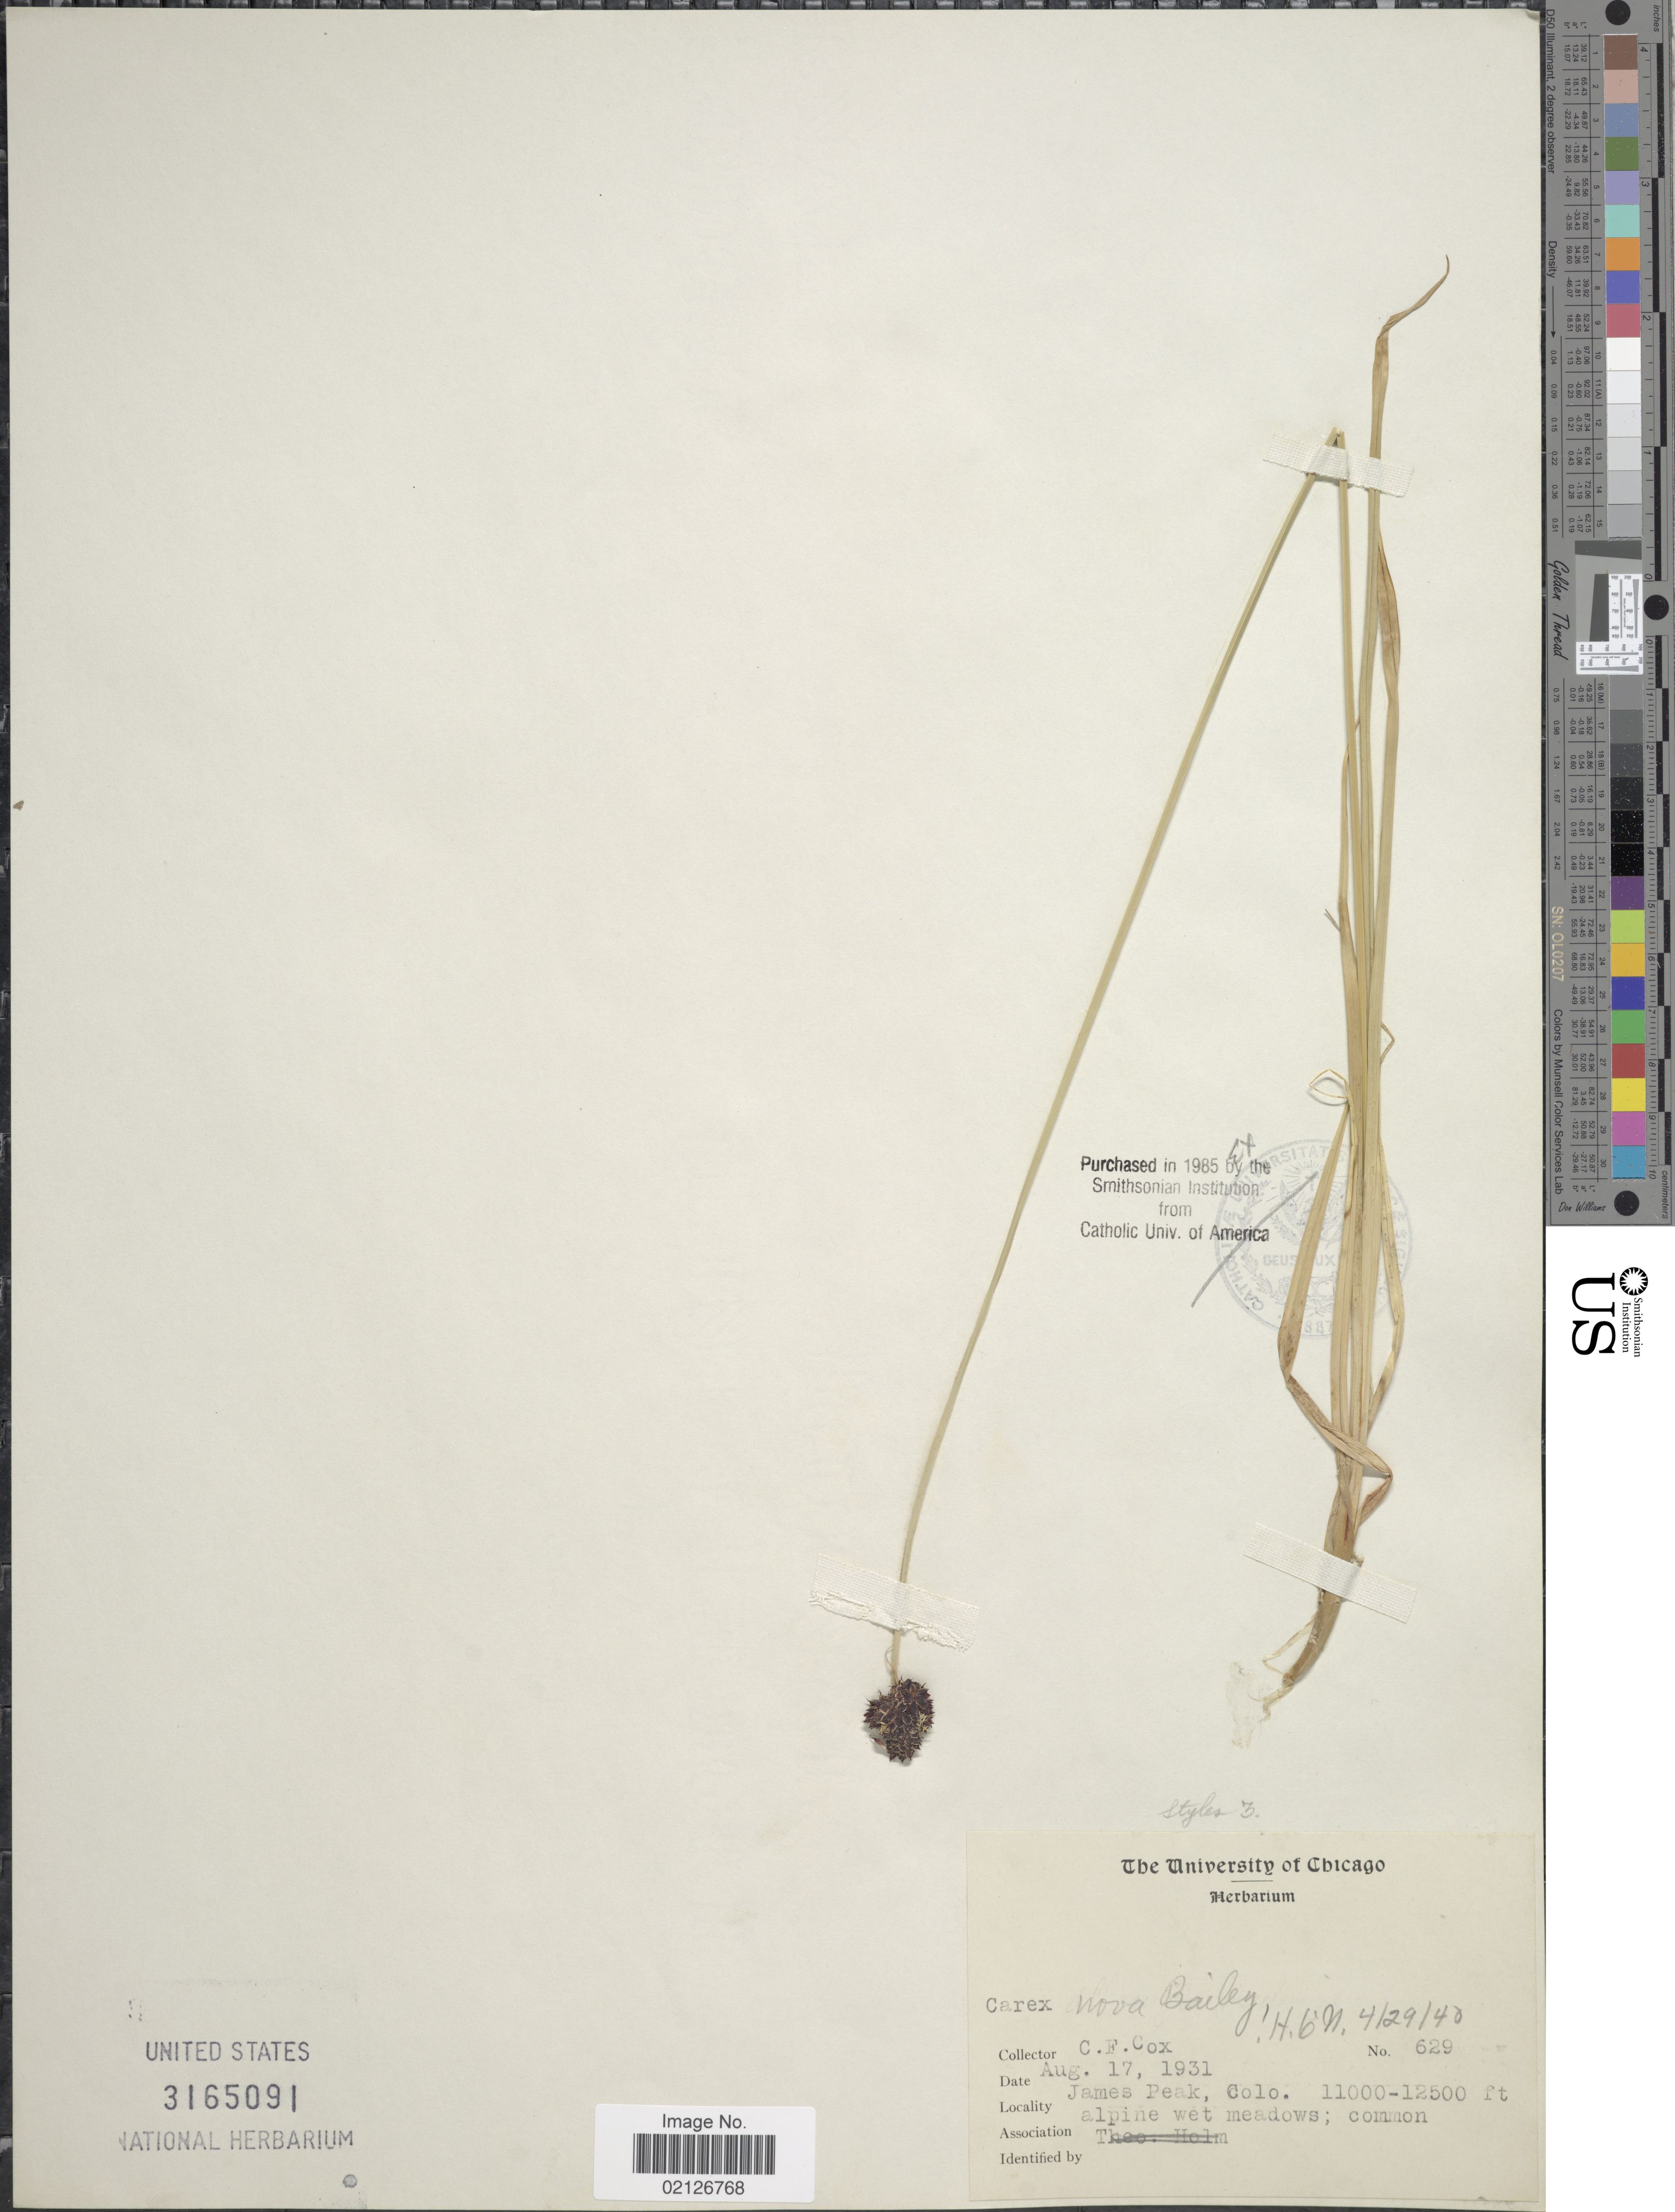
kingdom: Plantae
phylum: Tracheophyta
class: Liliopsida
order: Poales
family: Cyperaceae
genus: Carex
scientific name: Carex nova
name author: L.H. Bailey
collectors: C. Cox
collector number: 629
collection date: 1931-08-17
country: United States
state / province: Colorado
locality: James Peak, alpine wet meadows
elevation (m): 3353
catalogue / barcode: US 3165091